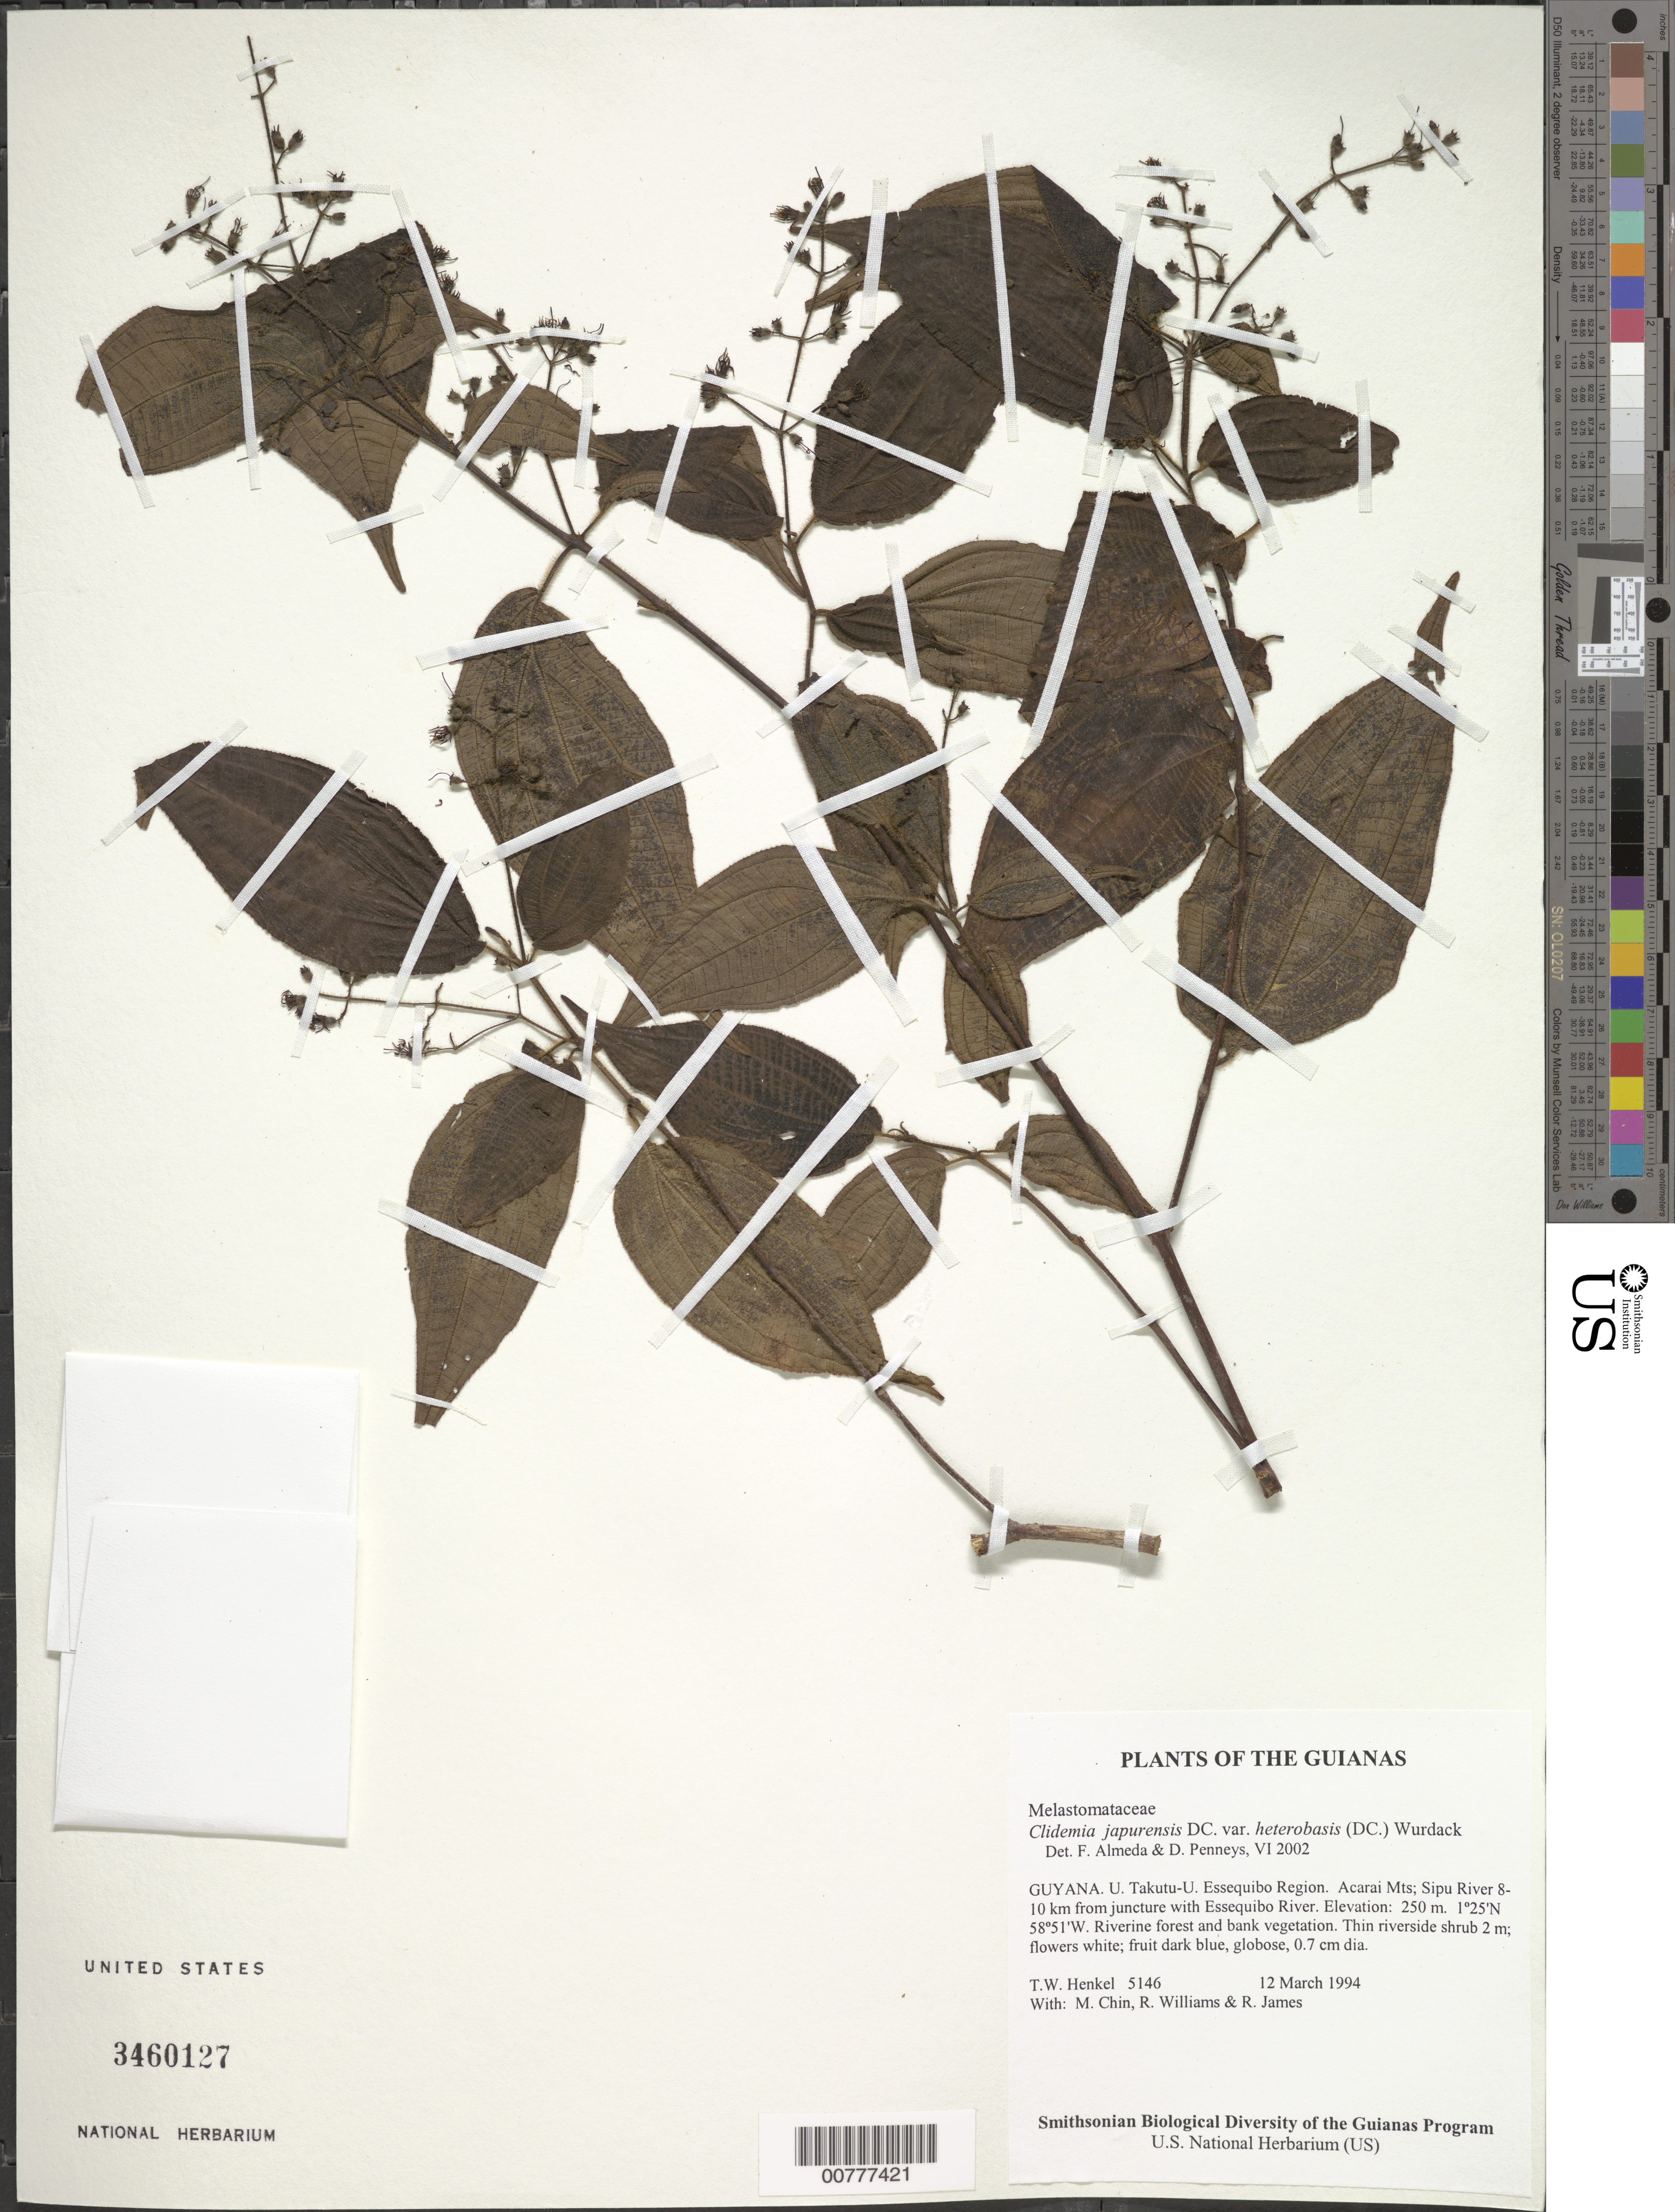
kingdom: Plantae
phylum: Tracheophyta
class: Magnoliopsida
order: Myrtales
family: Melastomataceae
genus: Clidemia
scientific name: Clidemia japurensis var. heterobasis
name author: (DC.) Wurdack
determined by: Almeda, F.; Penneys, D. S.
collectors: T. Henkel, M. Chin, R. Williams & R. James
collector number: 5146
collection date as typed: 12 March 1994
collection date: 1994-03-12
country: Guyana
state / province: U. Takutu-U. Essequibo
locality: Acarai Mts; Sipu River 8-10 km from juncture with Essequibo River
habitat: Riverine forest and bank vegetation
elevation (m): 250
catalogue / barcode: US 3460127